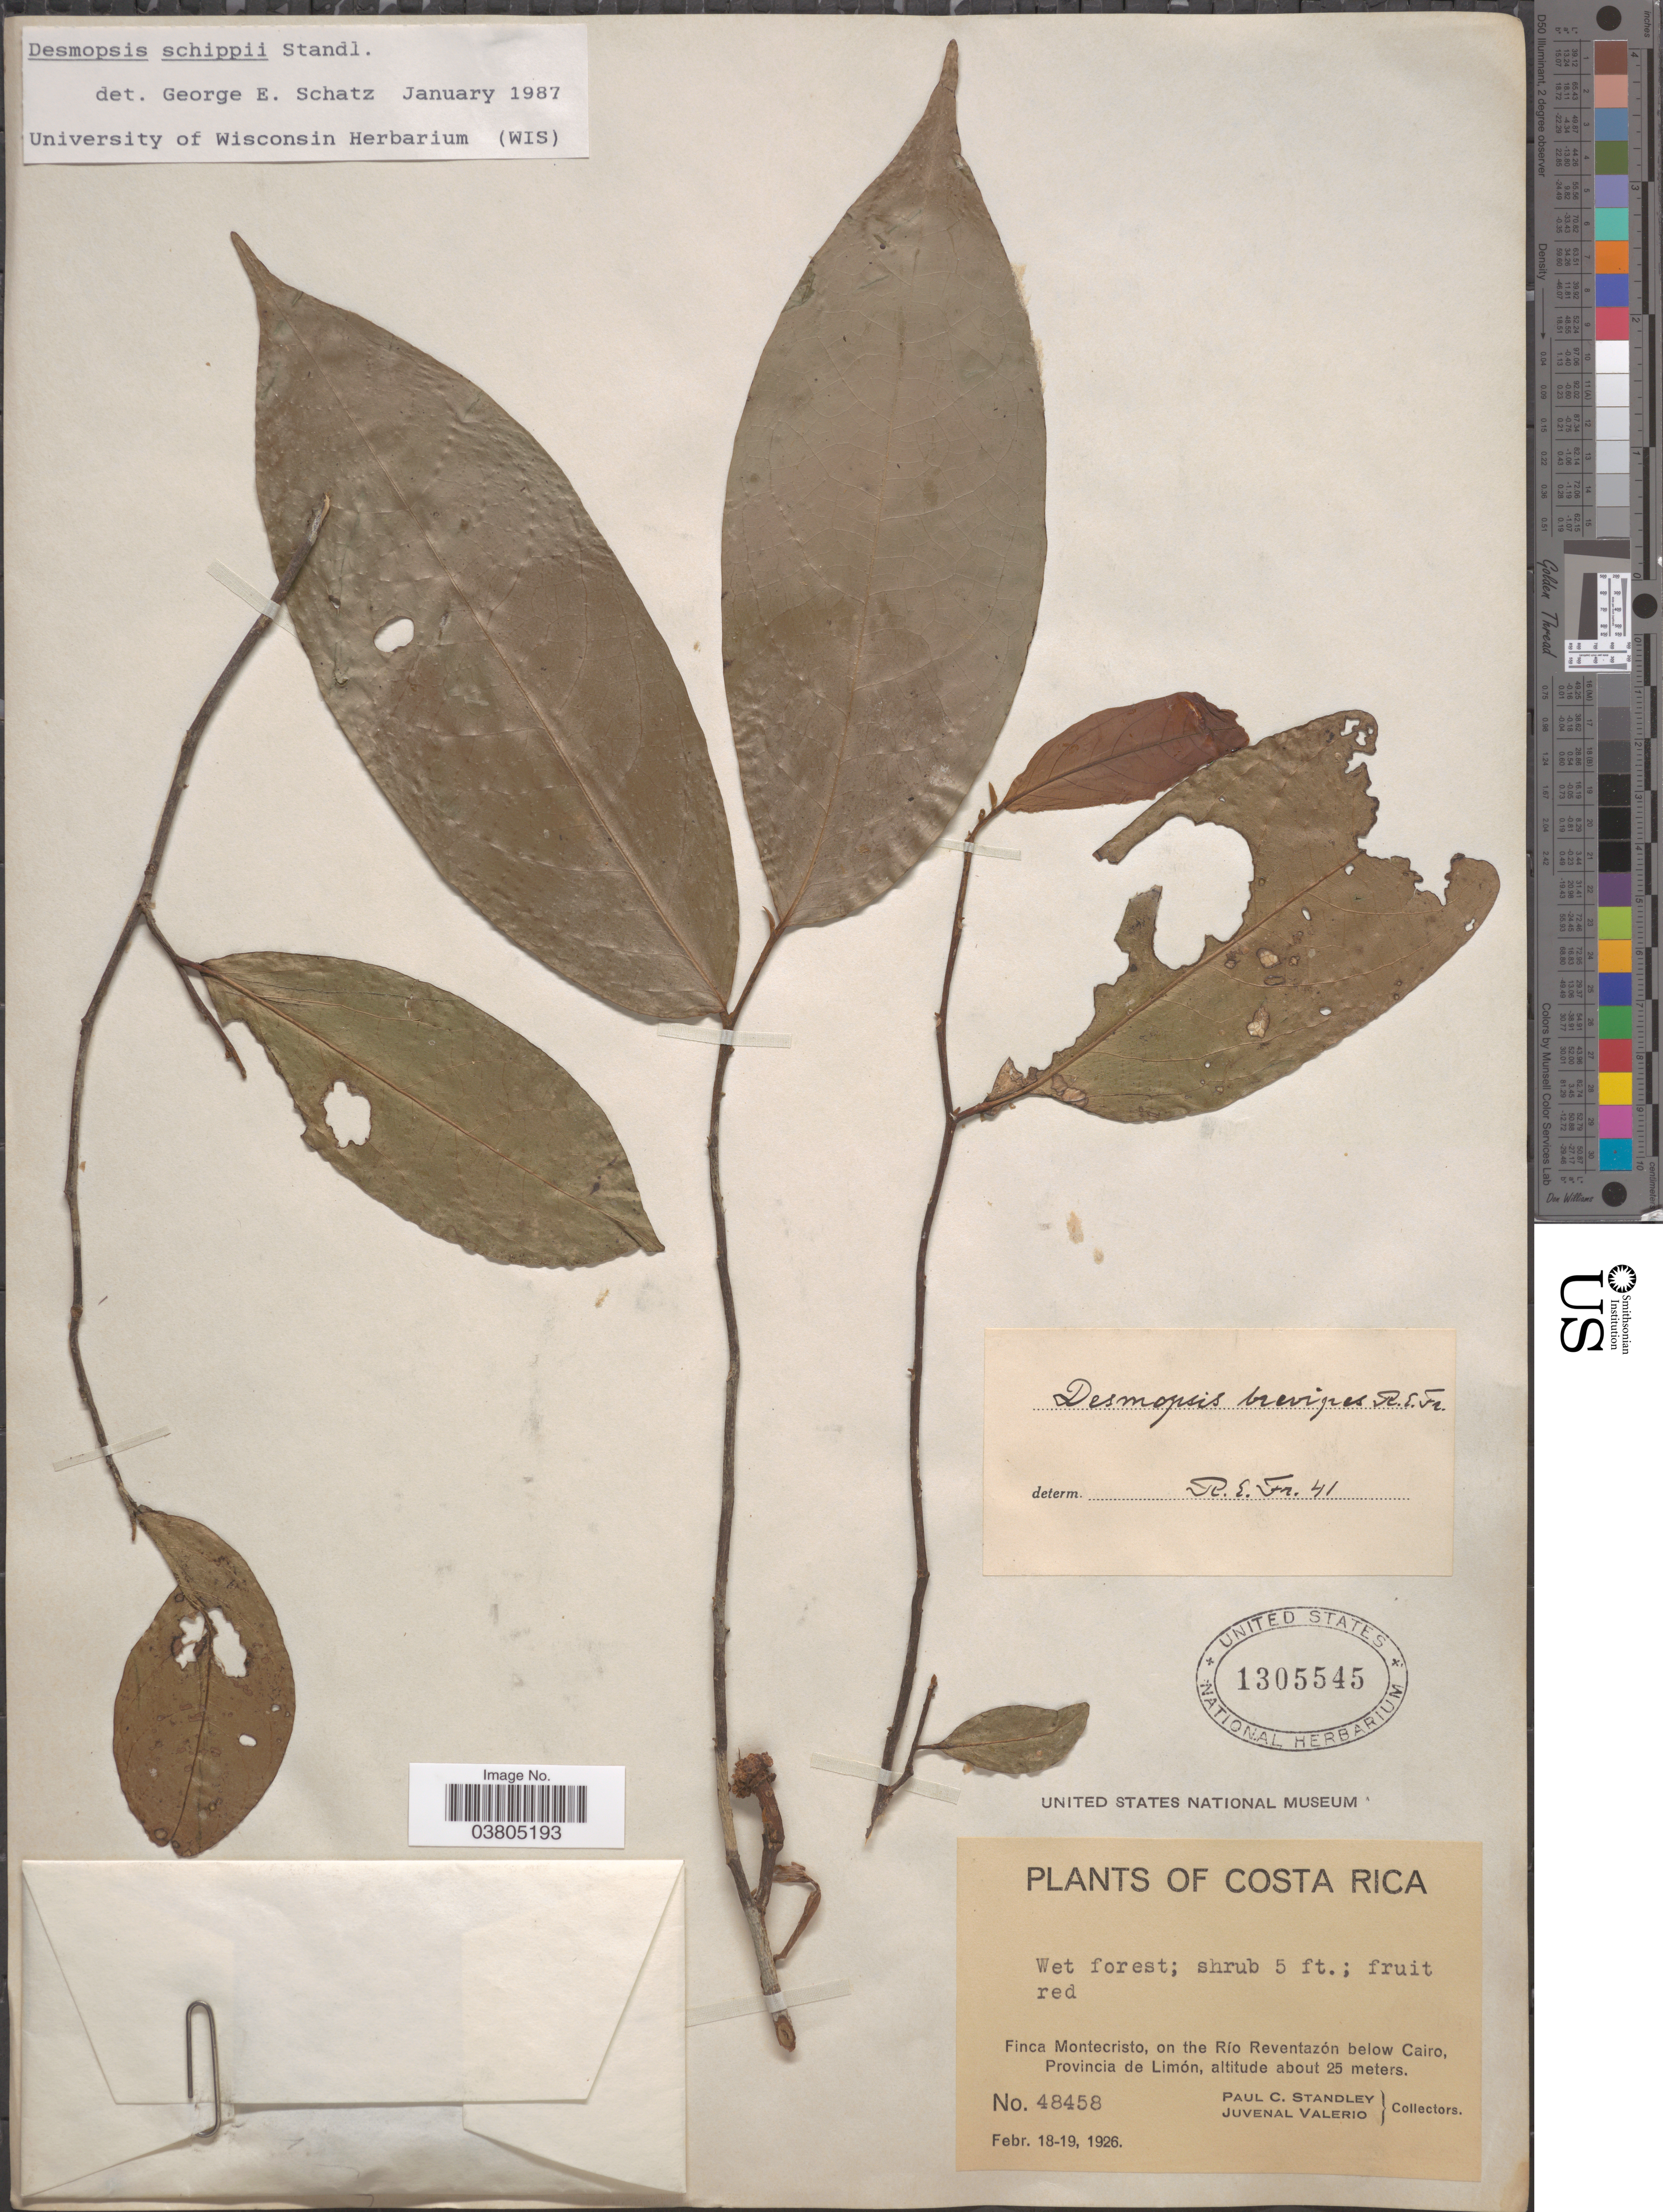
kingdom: Plantae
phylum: Tracheophyta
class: Magnoliopsida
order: Magnoliales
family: Annonaceae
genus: Desmopsis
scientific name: Desmopsis schippii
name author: Standl.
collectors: P. C. Standley & J. Valerio R.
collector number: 48458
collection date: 1926-02-18/1926-02-19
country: Costa Rica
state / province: Limón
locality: Finca Montecristo, on the Río Reventázon below Cairo.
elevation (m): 25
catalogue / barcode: US 1305545